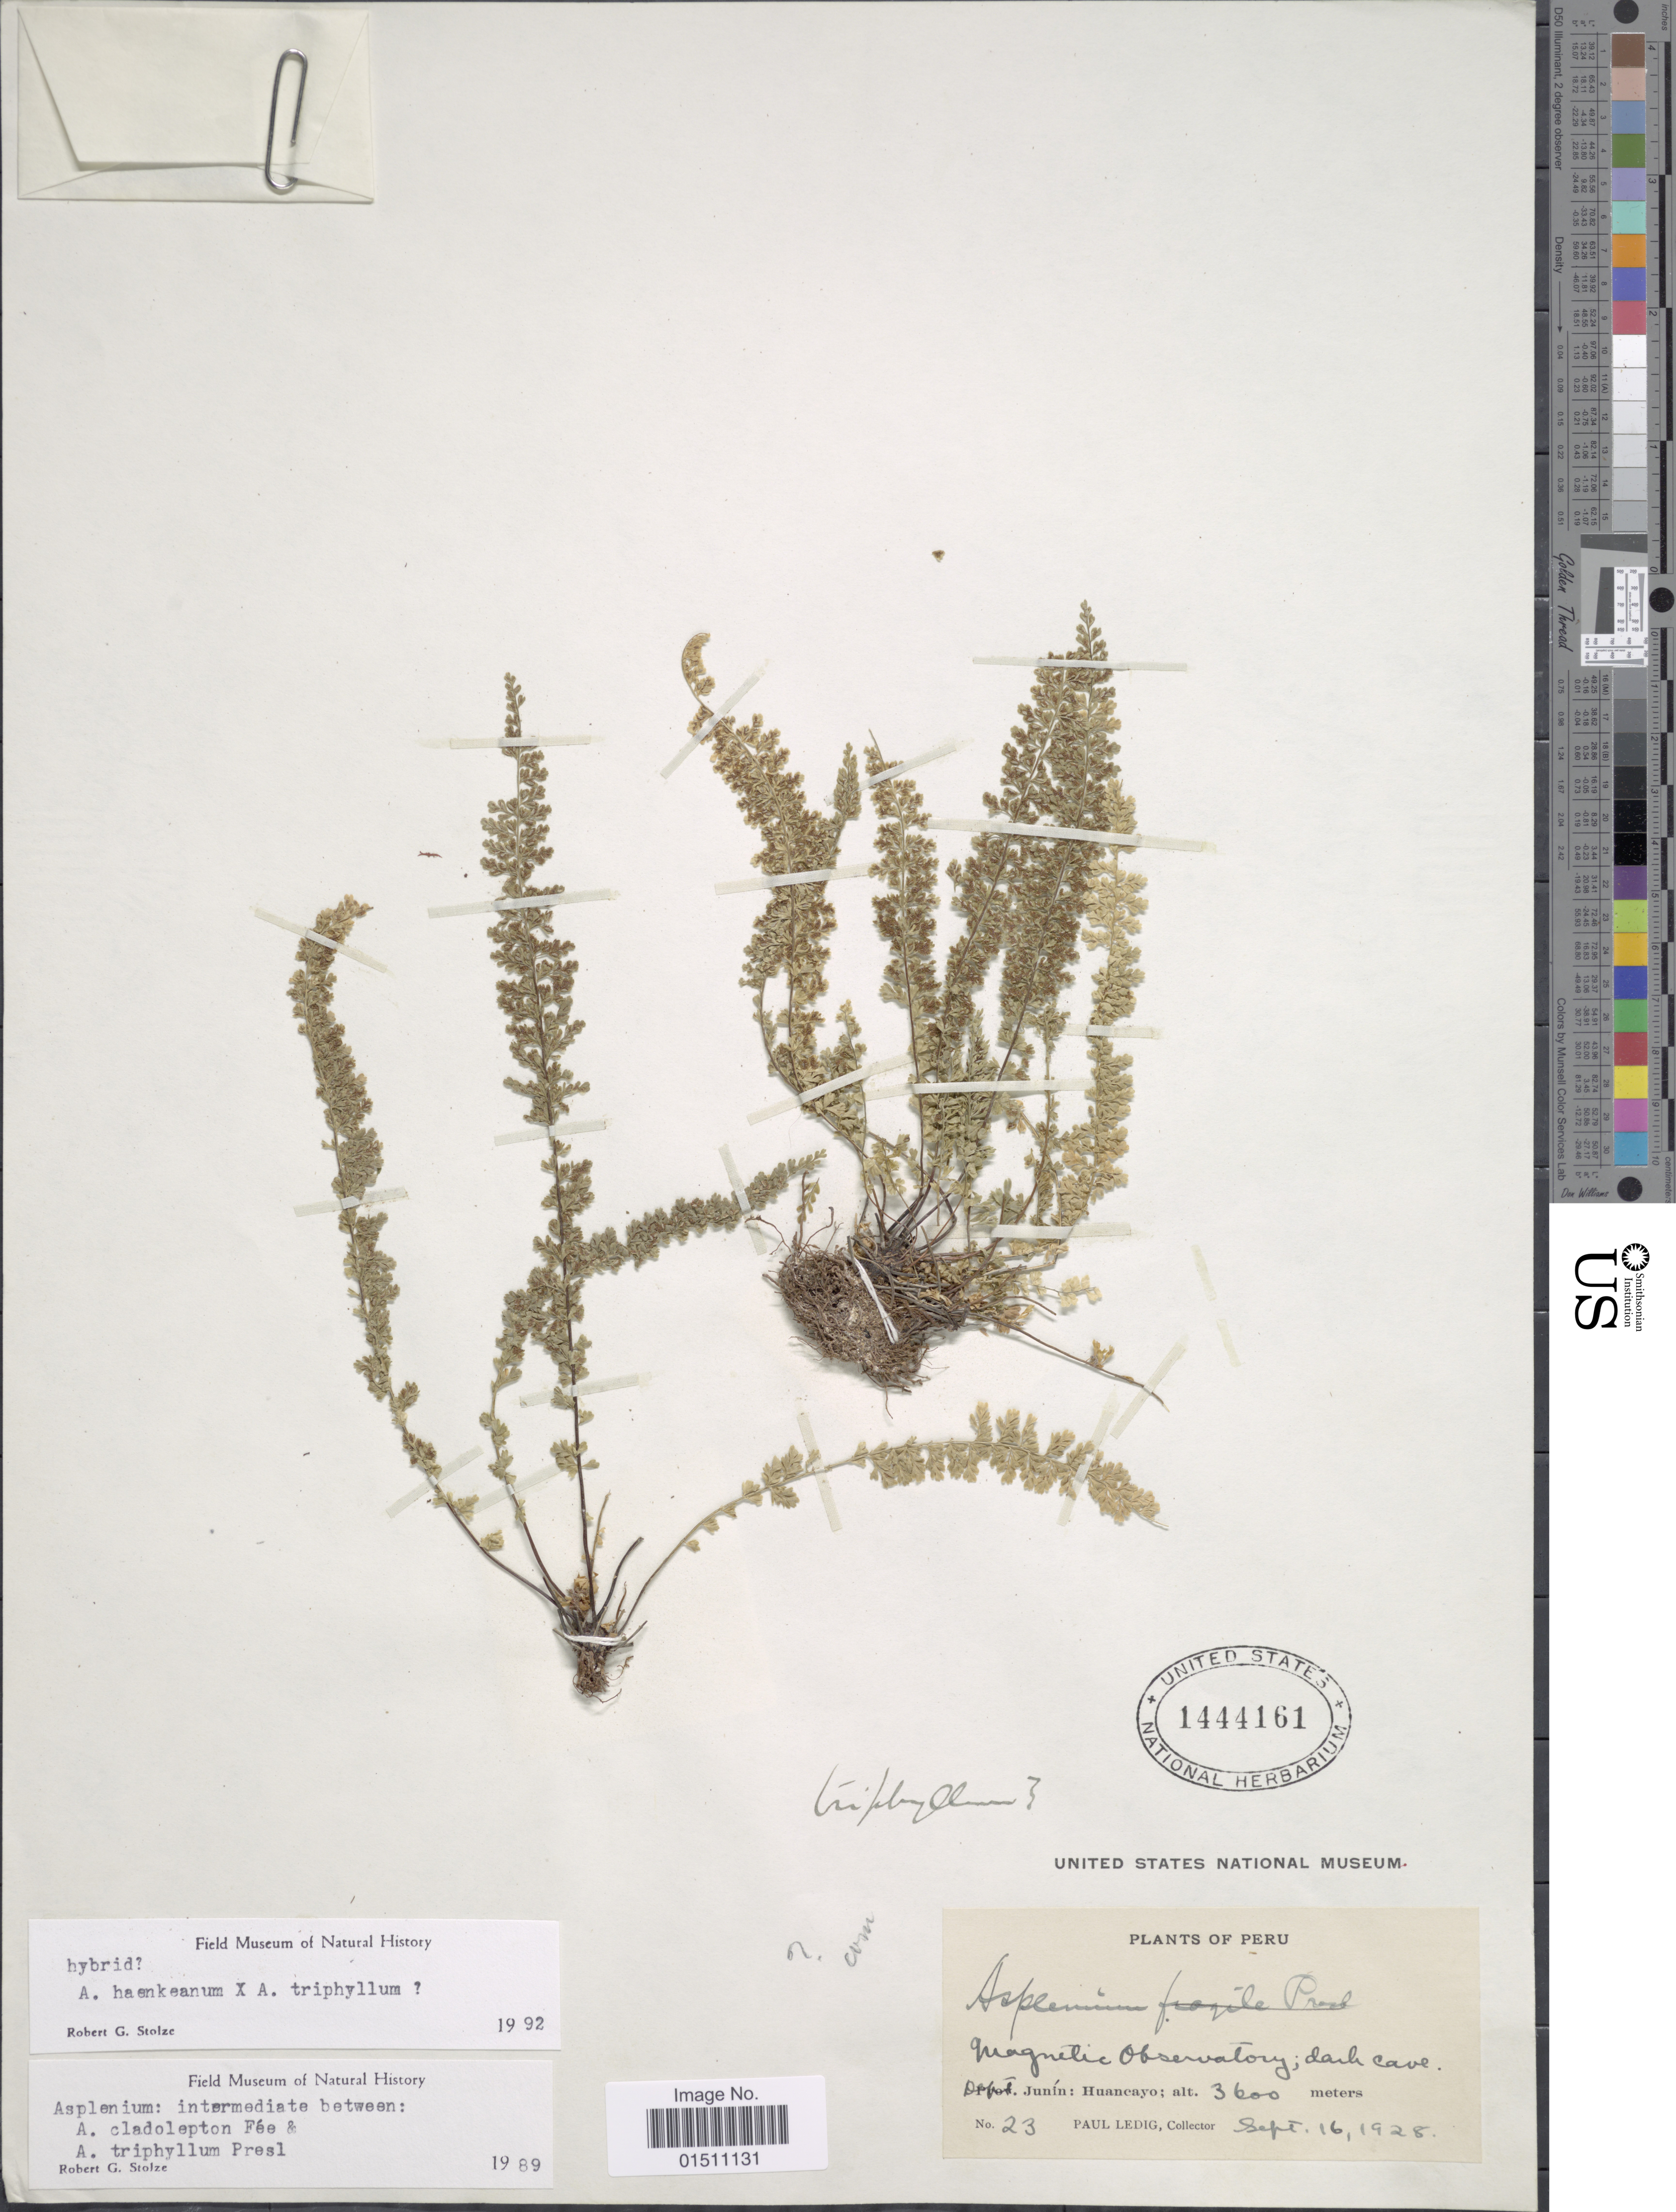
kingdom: Plantae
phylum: Tracheophyta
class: Polypodiopsida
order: Polypodiales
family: Aspleniaceae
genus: Asplenium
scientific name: Asplenium haenkeanum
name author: (C. Presl) Hieron.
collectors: P. Ledig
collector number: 23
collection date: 1928-09-16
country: Peru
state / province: Junín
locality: Peru, Dept. Junín: Huancayo.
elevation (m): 3600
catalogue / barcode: US 1444161